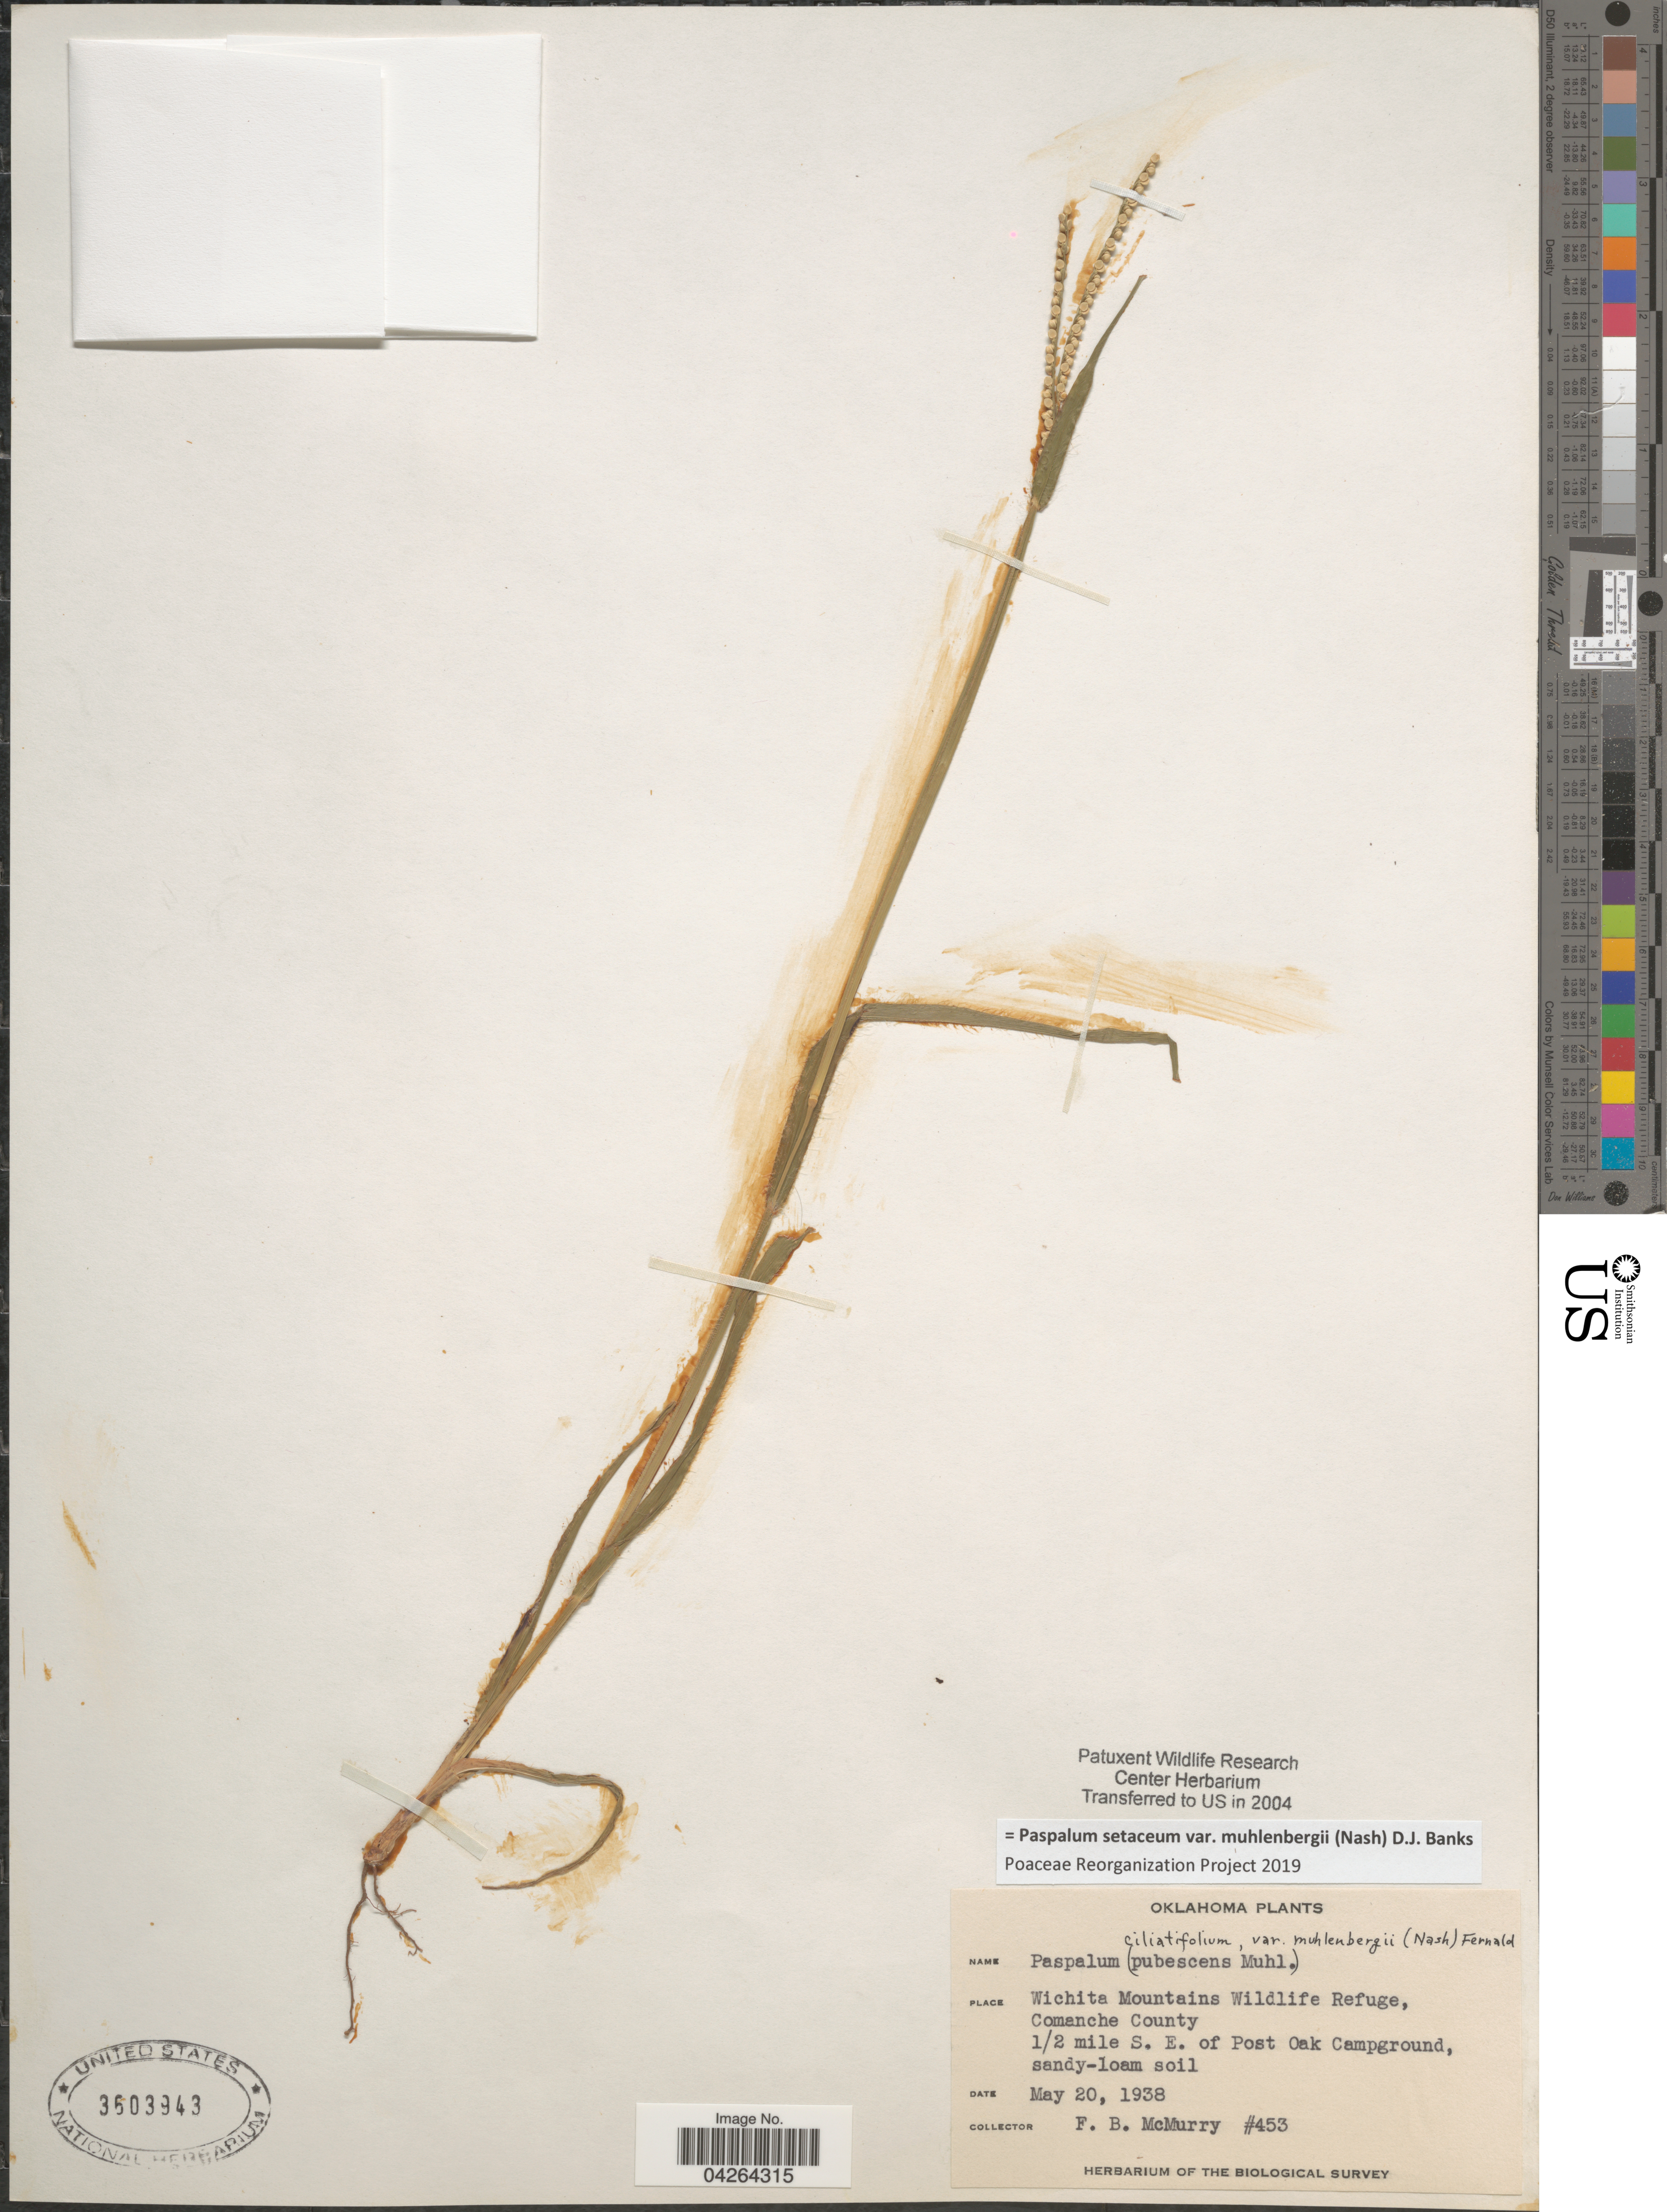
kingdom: Plantae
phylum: Tracheophyta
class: Liliopsida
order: Poales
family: Poaceae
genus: Paspalum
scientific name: Paspalum setaceum var. muhlenbergii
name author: (Nash) D.J. Banks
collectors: F. B. McMurry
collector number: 453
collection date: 1938-05-20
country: United States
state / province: Oklahoma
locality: Wichita Mountains Wildlife Refuge, Comanche County. ½ mile S. E. of Post Oak Campground. The Biological Survey.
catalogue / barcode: US 3603943